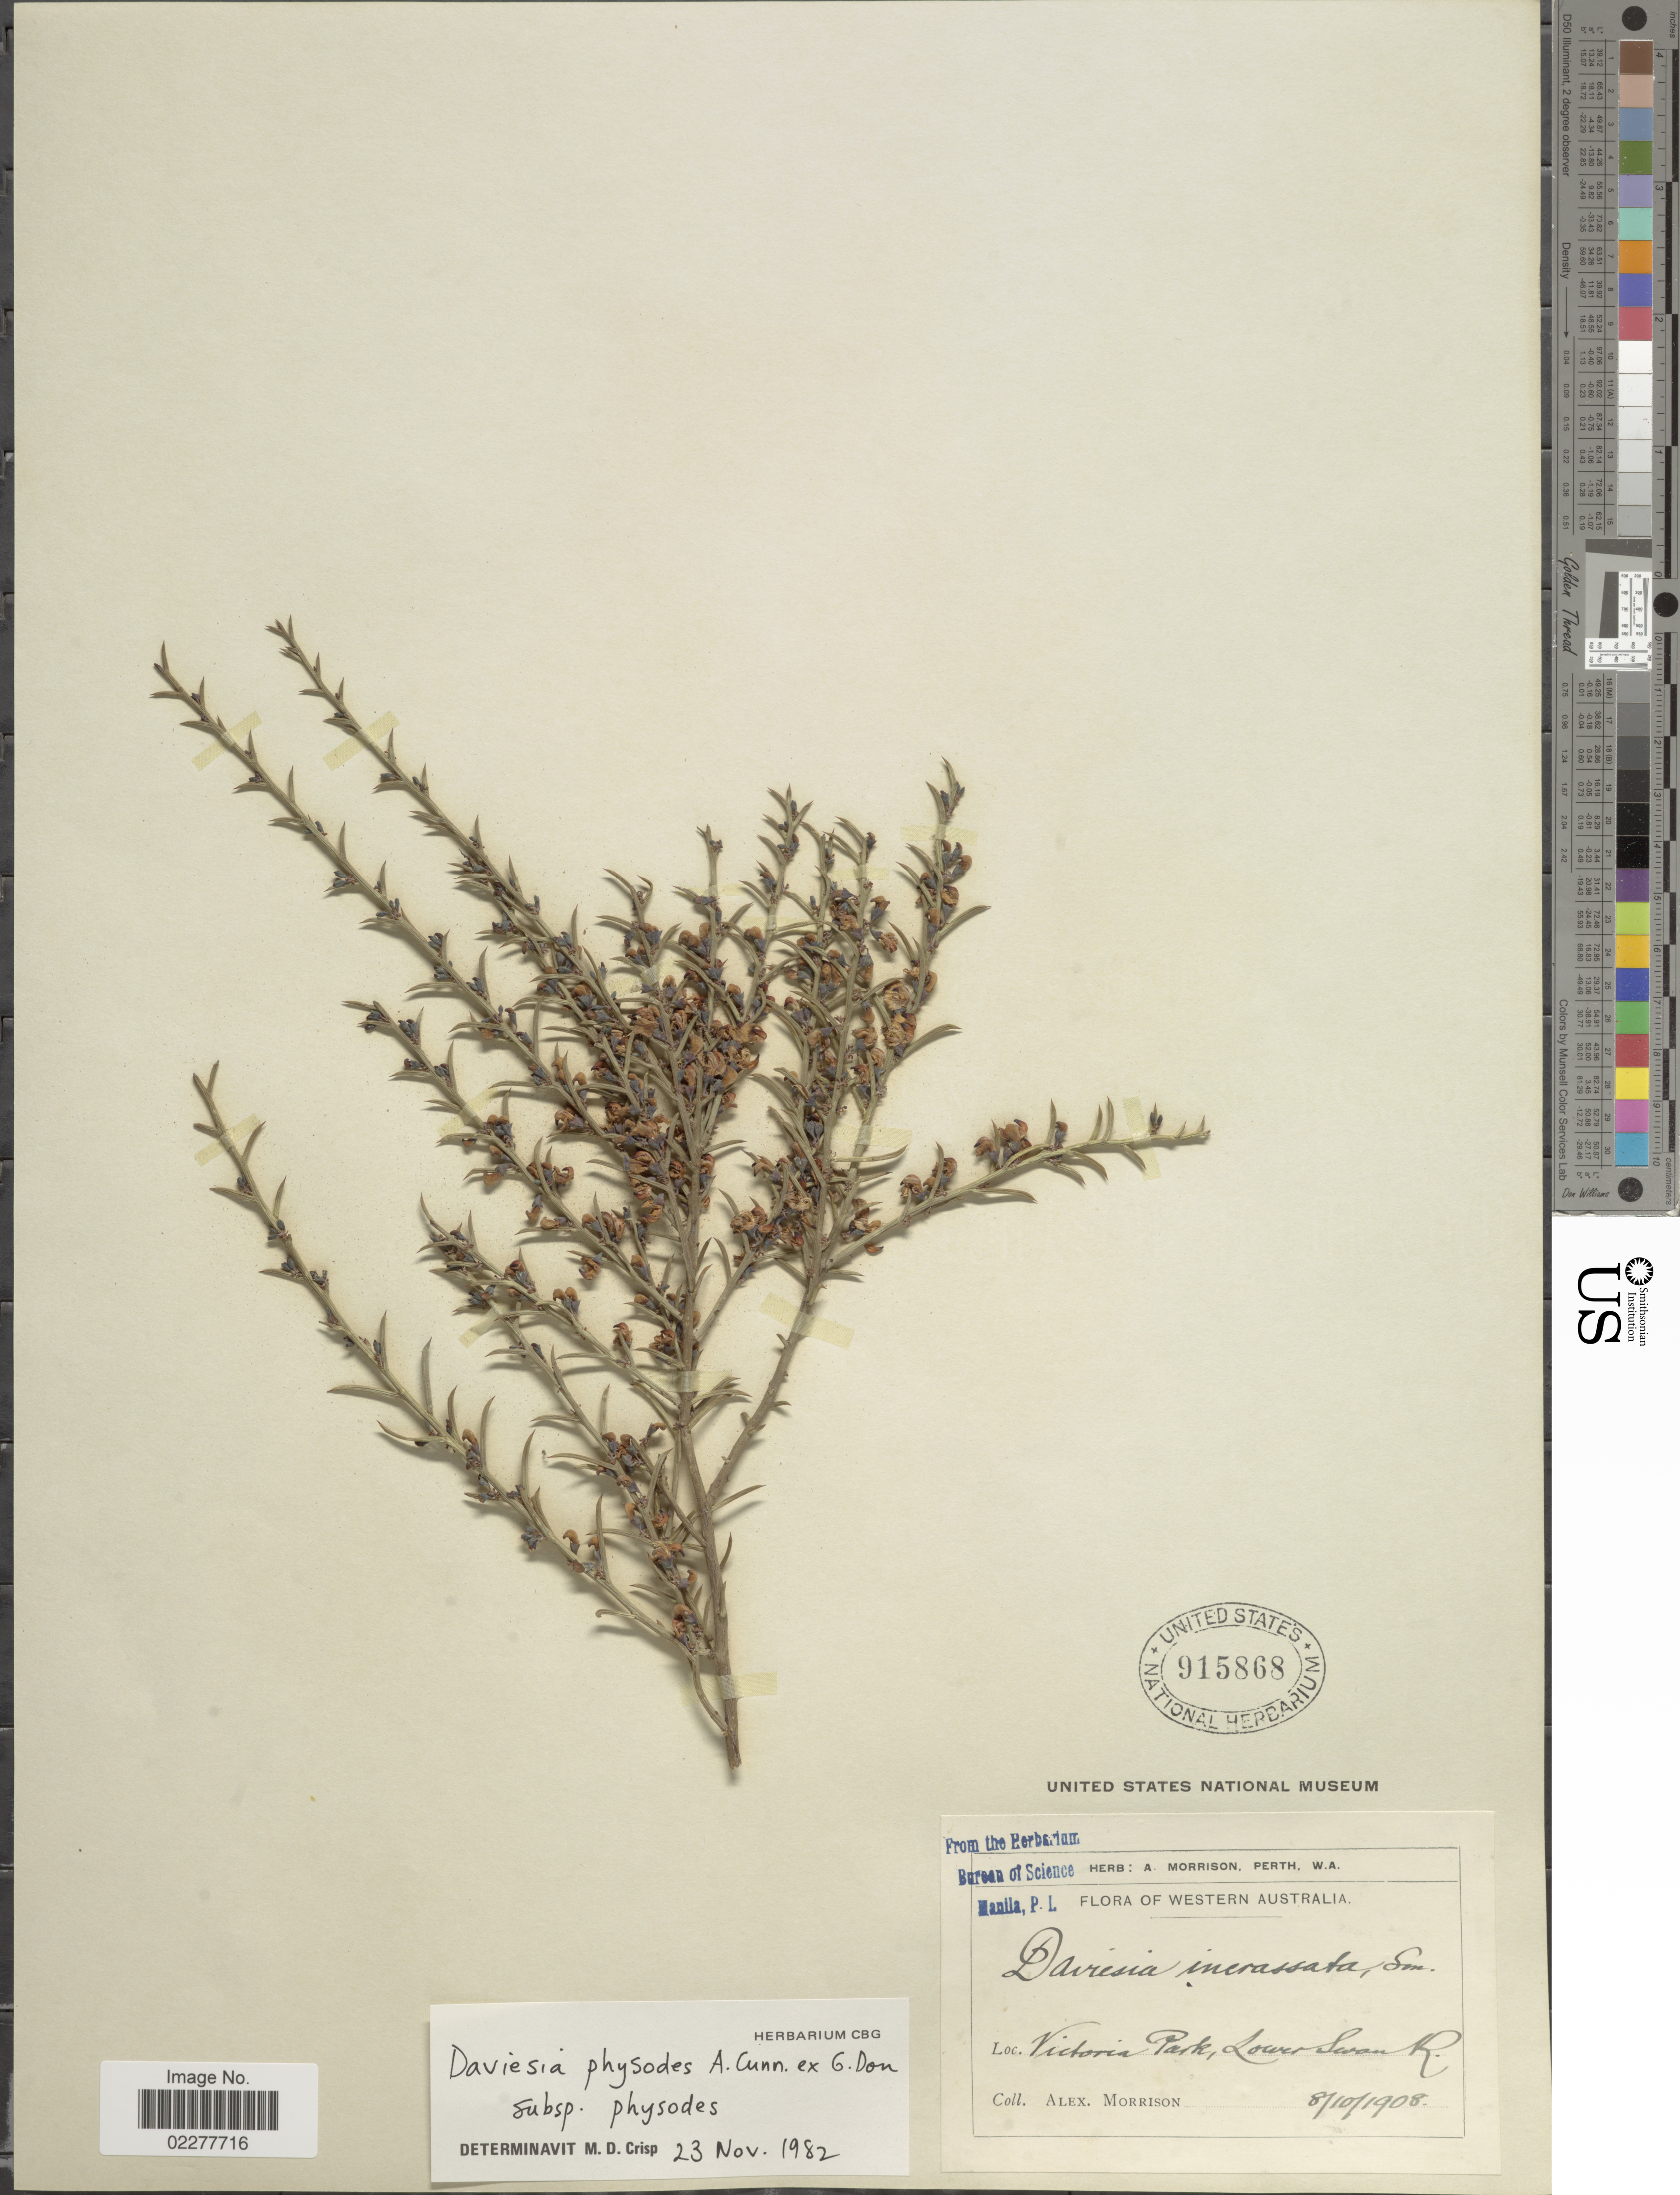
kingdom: Plantae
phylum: Tracheophyta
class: Magnoliopsida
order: Fabales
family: Fabaceae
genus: Daviesia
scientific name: Daviesia physodes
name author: G. Don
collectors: A. Morrison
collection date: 1908-10-08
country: Australia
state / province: Western Australia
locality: Victoria Park, Lower Swan R.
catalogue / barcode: US 915868